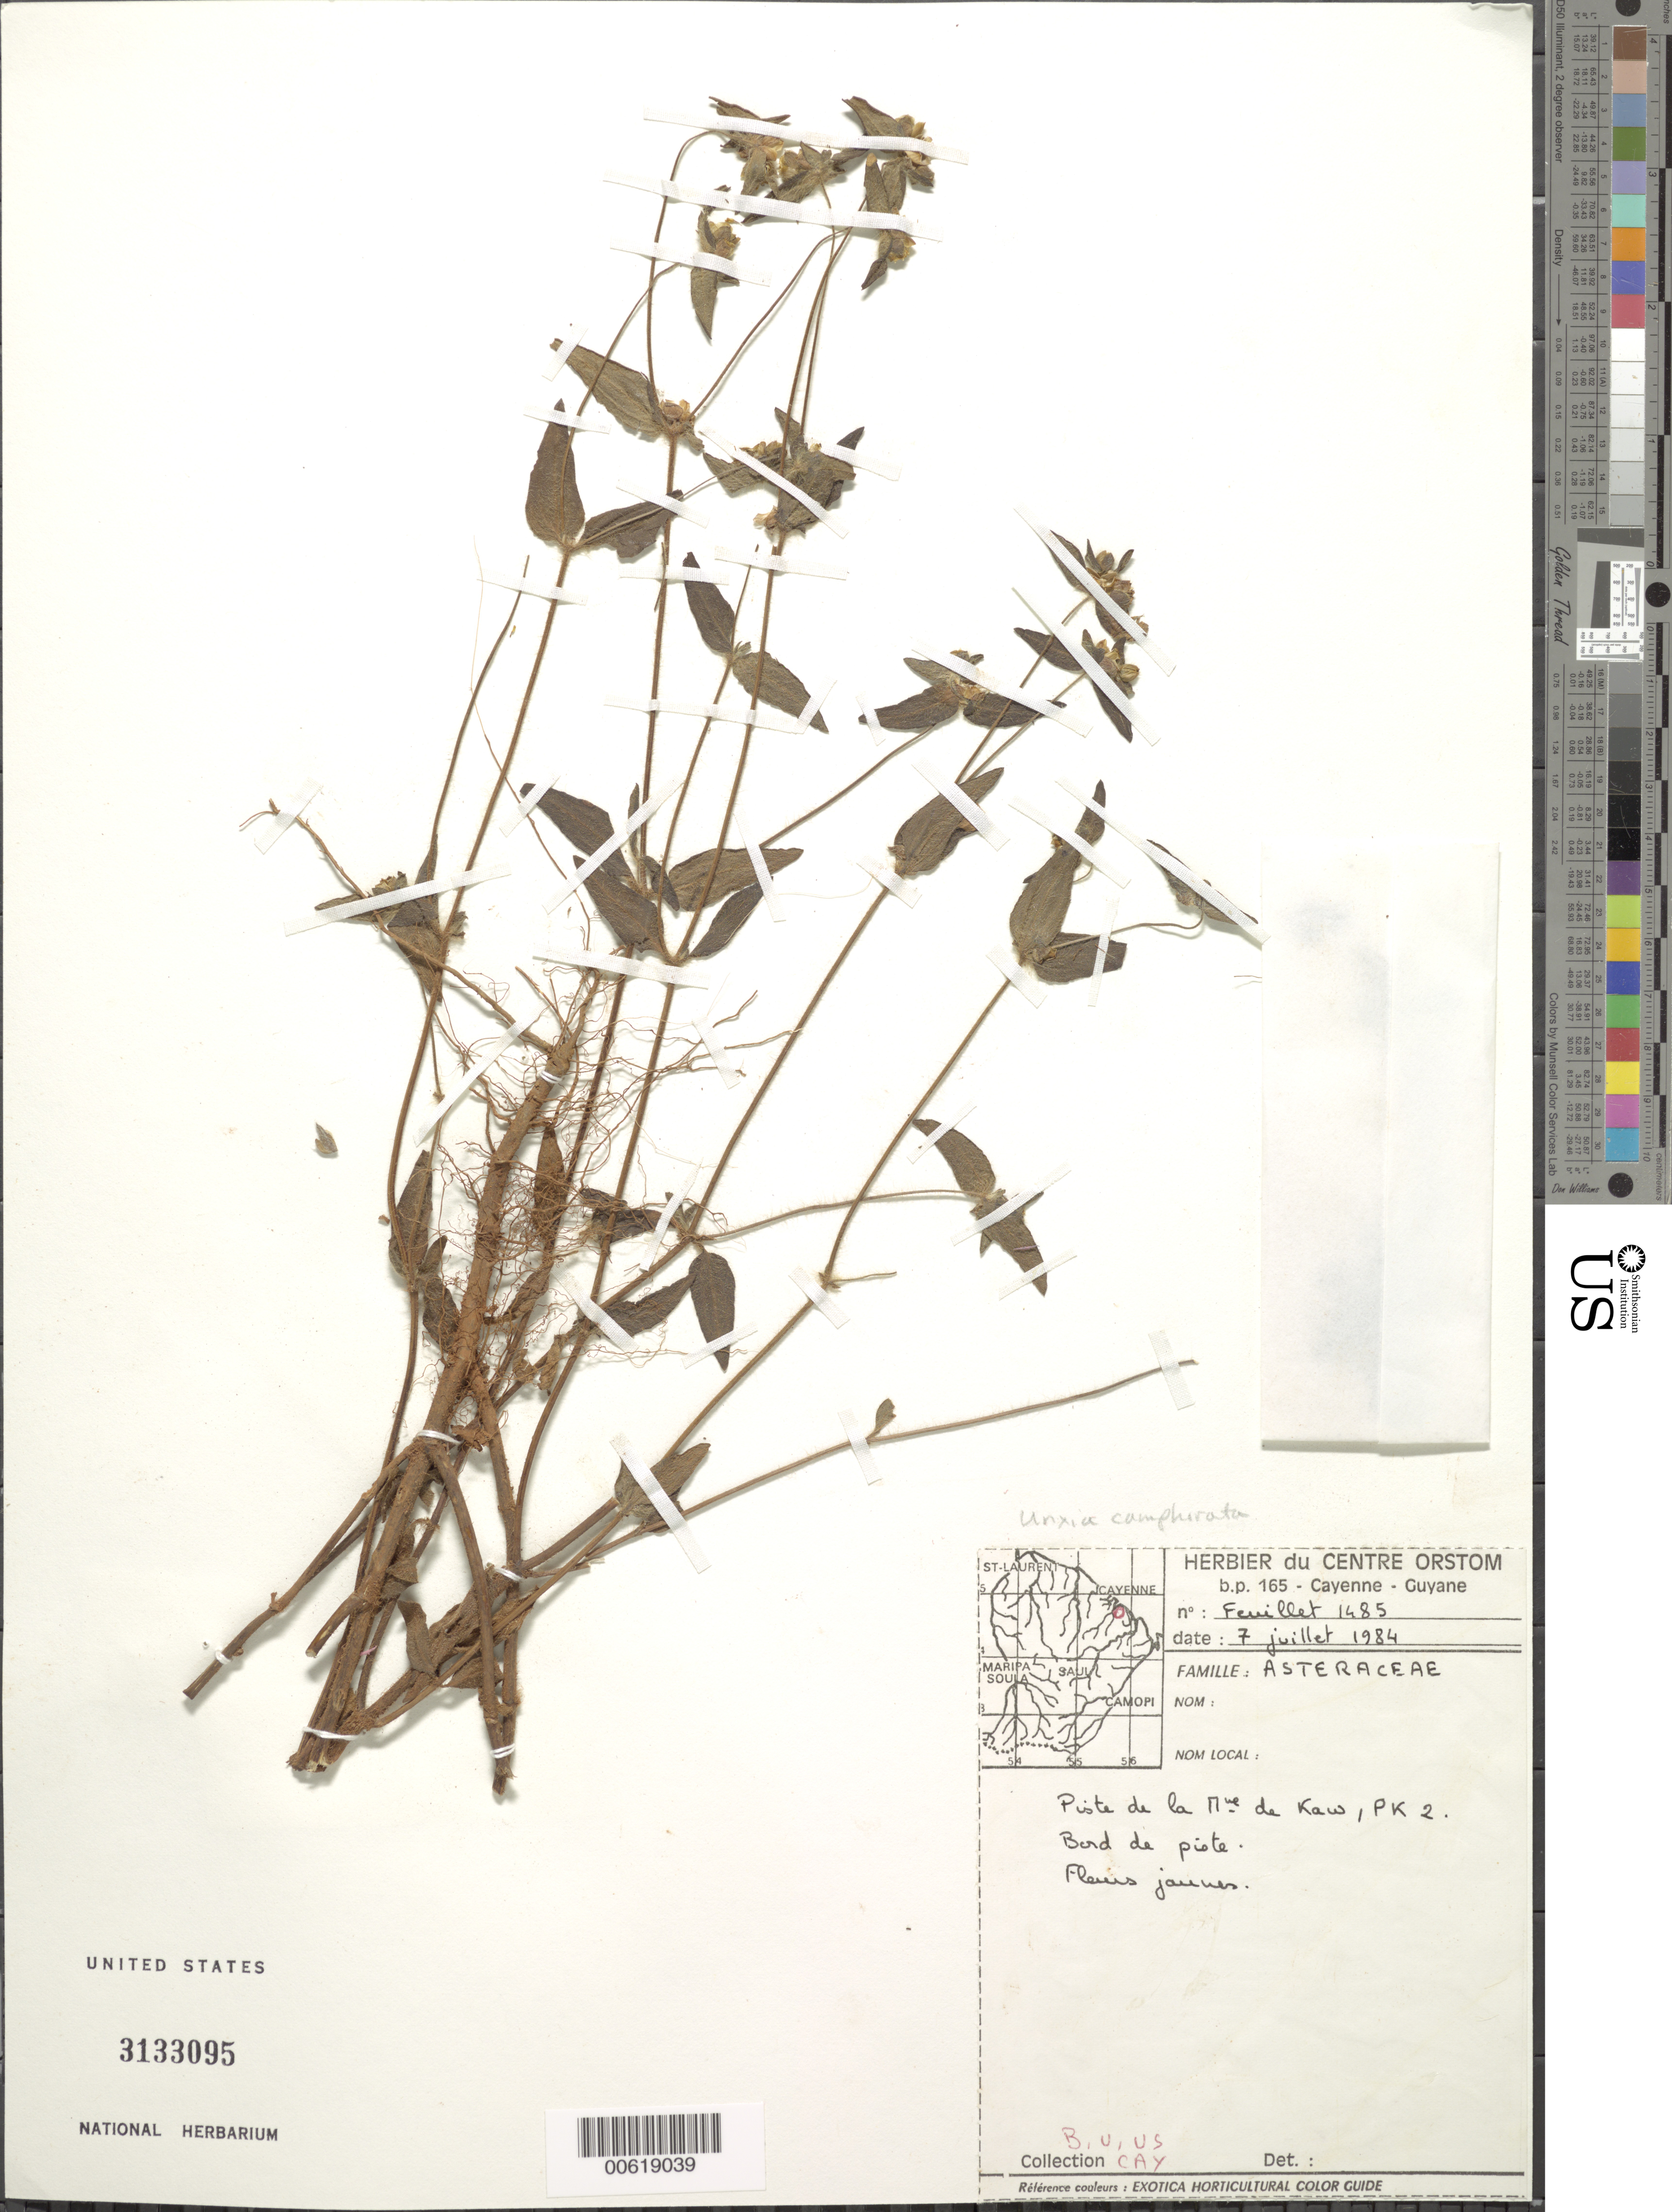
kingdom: Plantae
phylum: Tracheophyta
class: Magnoliopsida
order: Asterales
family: Asteraceae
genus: Unxia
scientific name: Unxia camphorata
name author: L. f.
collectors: C. Feuillet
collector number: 1485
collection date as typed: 3-Jul-84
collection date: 1984-07-03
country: French Guiana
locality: Piste de la Mme de Kaw, PK 2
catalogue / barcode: US 3133095